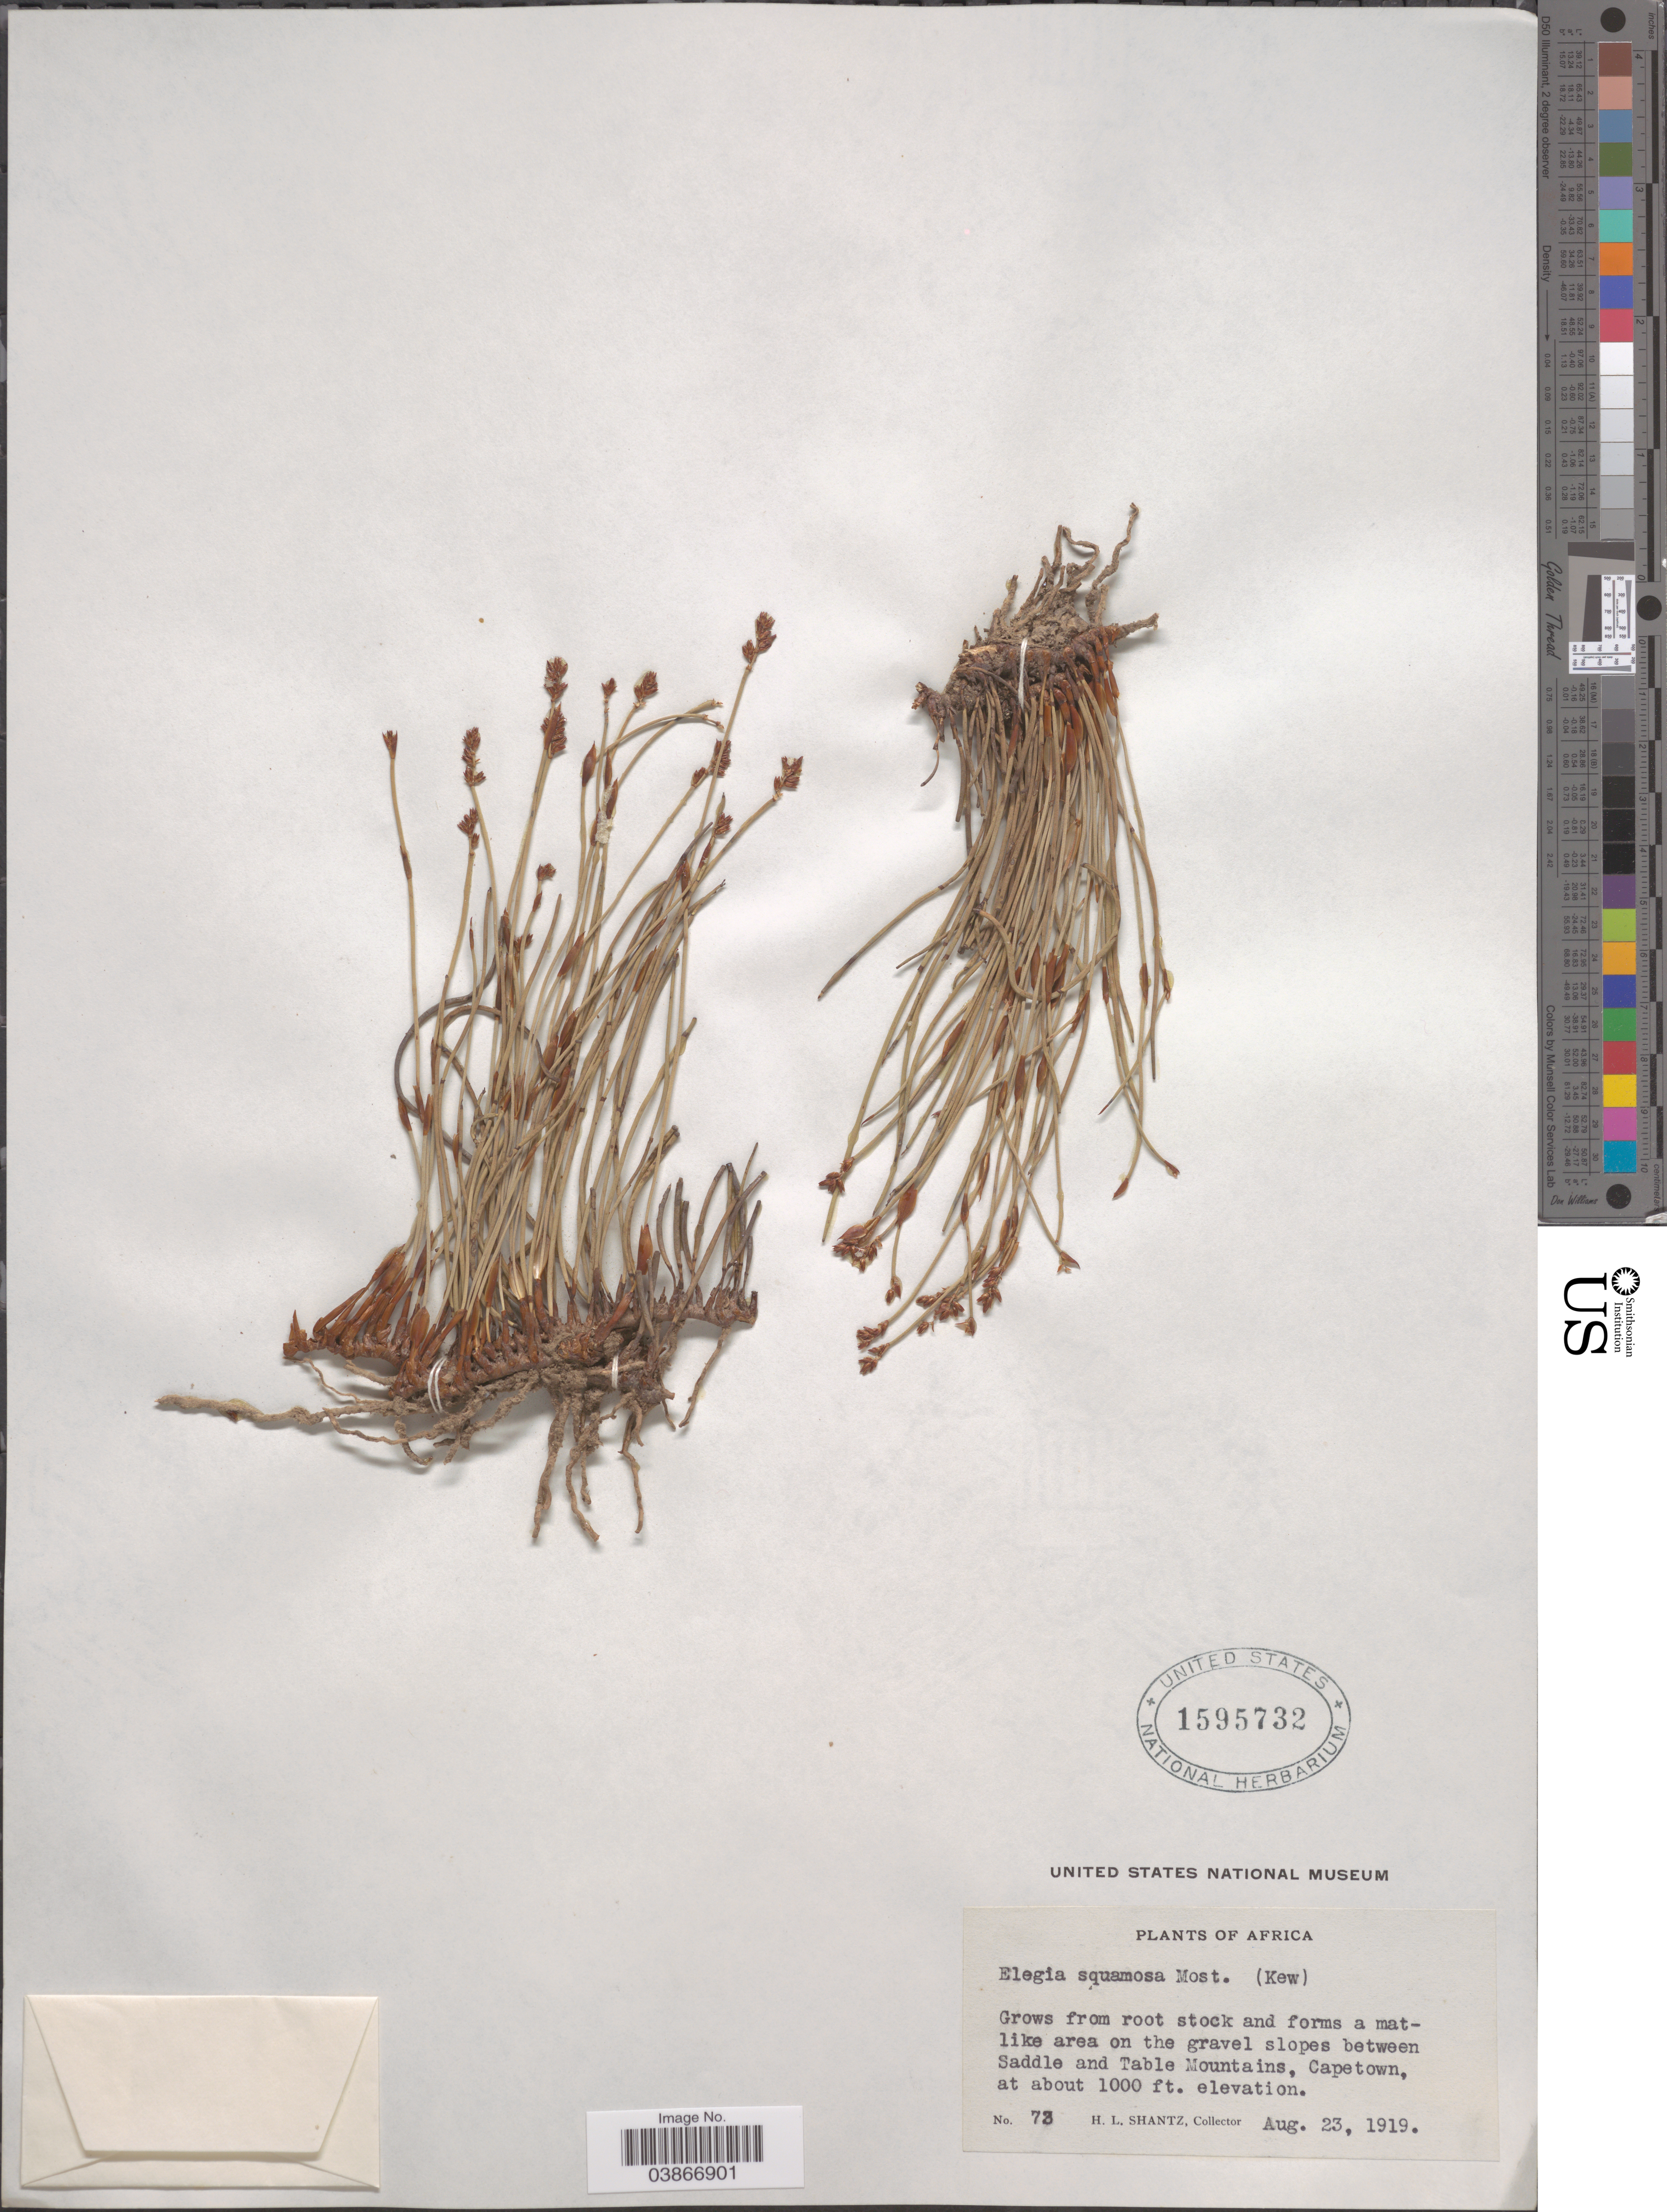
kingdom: Plantae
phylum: Tracheophyta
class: Liliopsida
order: Poales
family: Restionaceae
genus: Elegia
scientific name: Elegia squamosa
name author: Mast.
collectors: H. Shantz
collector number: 73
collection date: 1919-08-23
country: South Africa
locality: On the gravel slopes between Saddle and Table Mountains, Capetown.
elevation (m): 305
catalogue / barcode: US 1595732